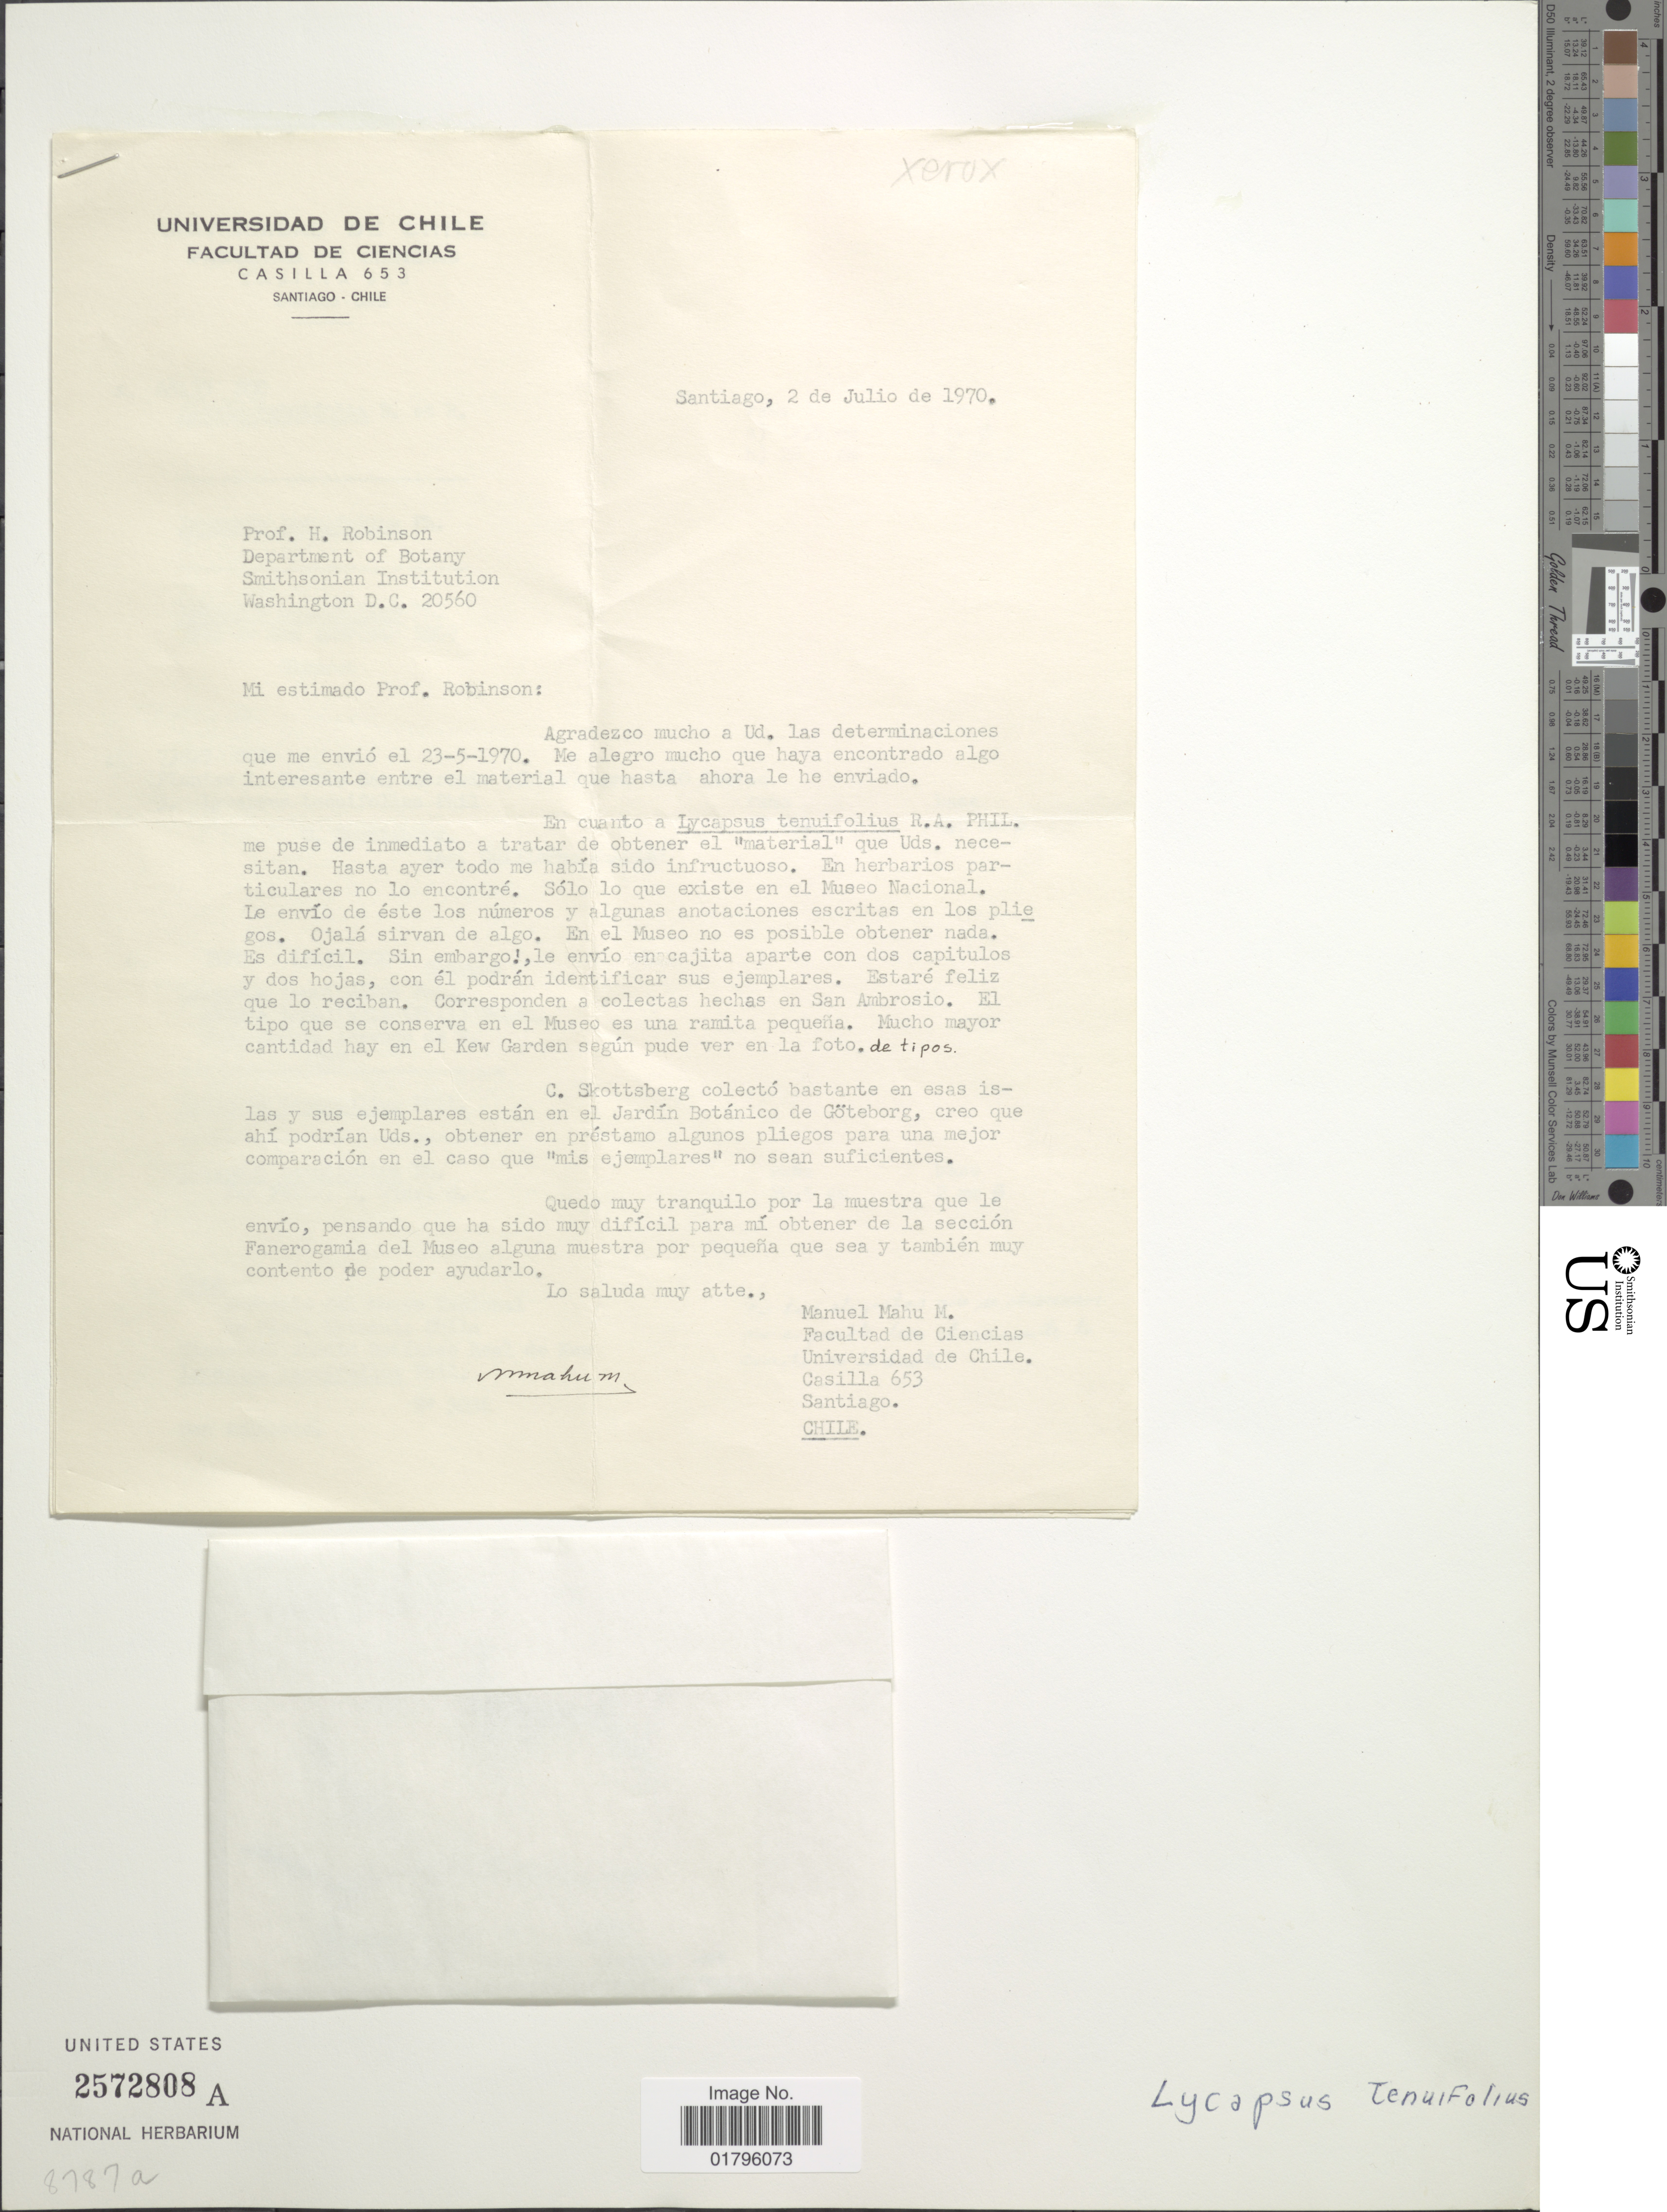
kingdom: Plantae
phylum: Tracheophyta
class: Magnoliopsida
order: Asterales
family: Asteraceae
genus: Lycapsus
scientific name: Lycapsus tenuifolius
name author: Phil.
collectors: C. Skottsberg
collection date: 1970-05-23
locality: Jardín Botánico de Göteberg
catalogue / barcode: US 2572808A